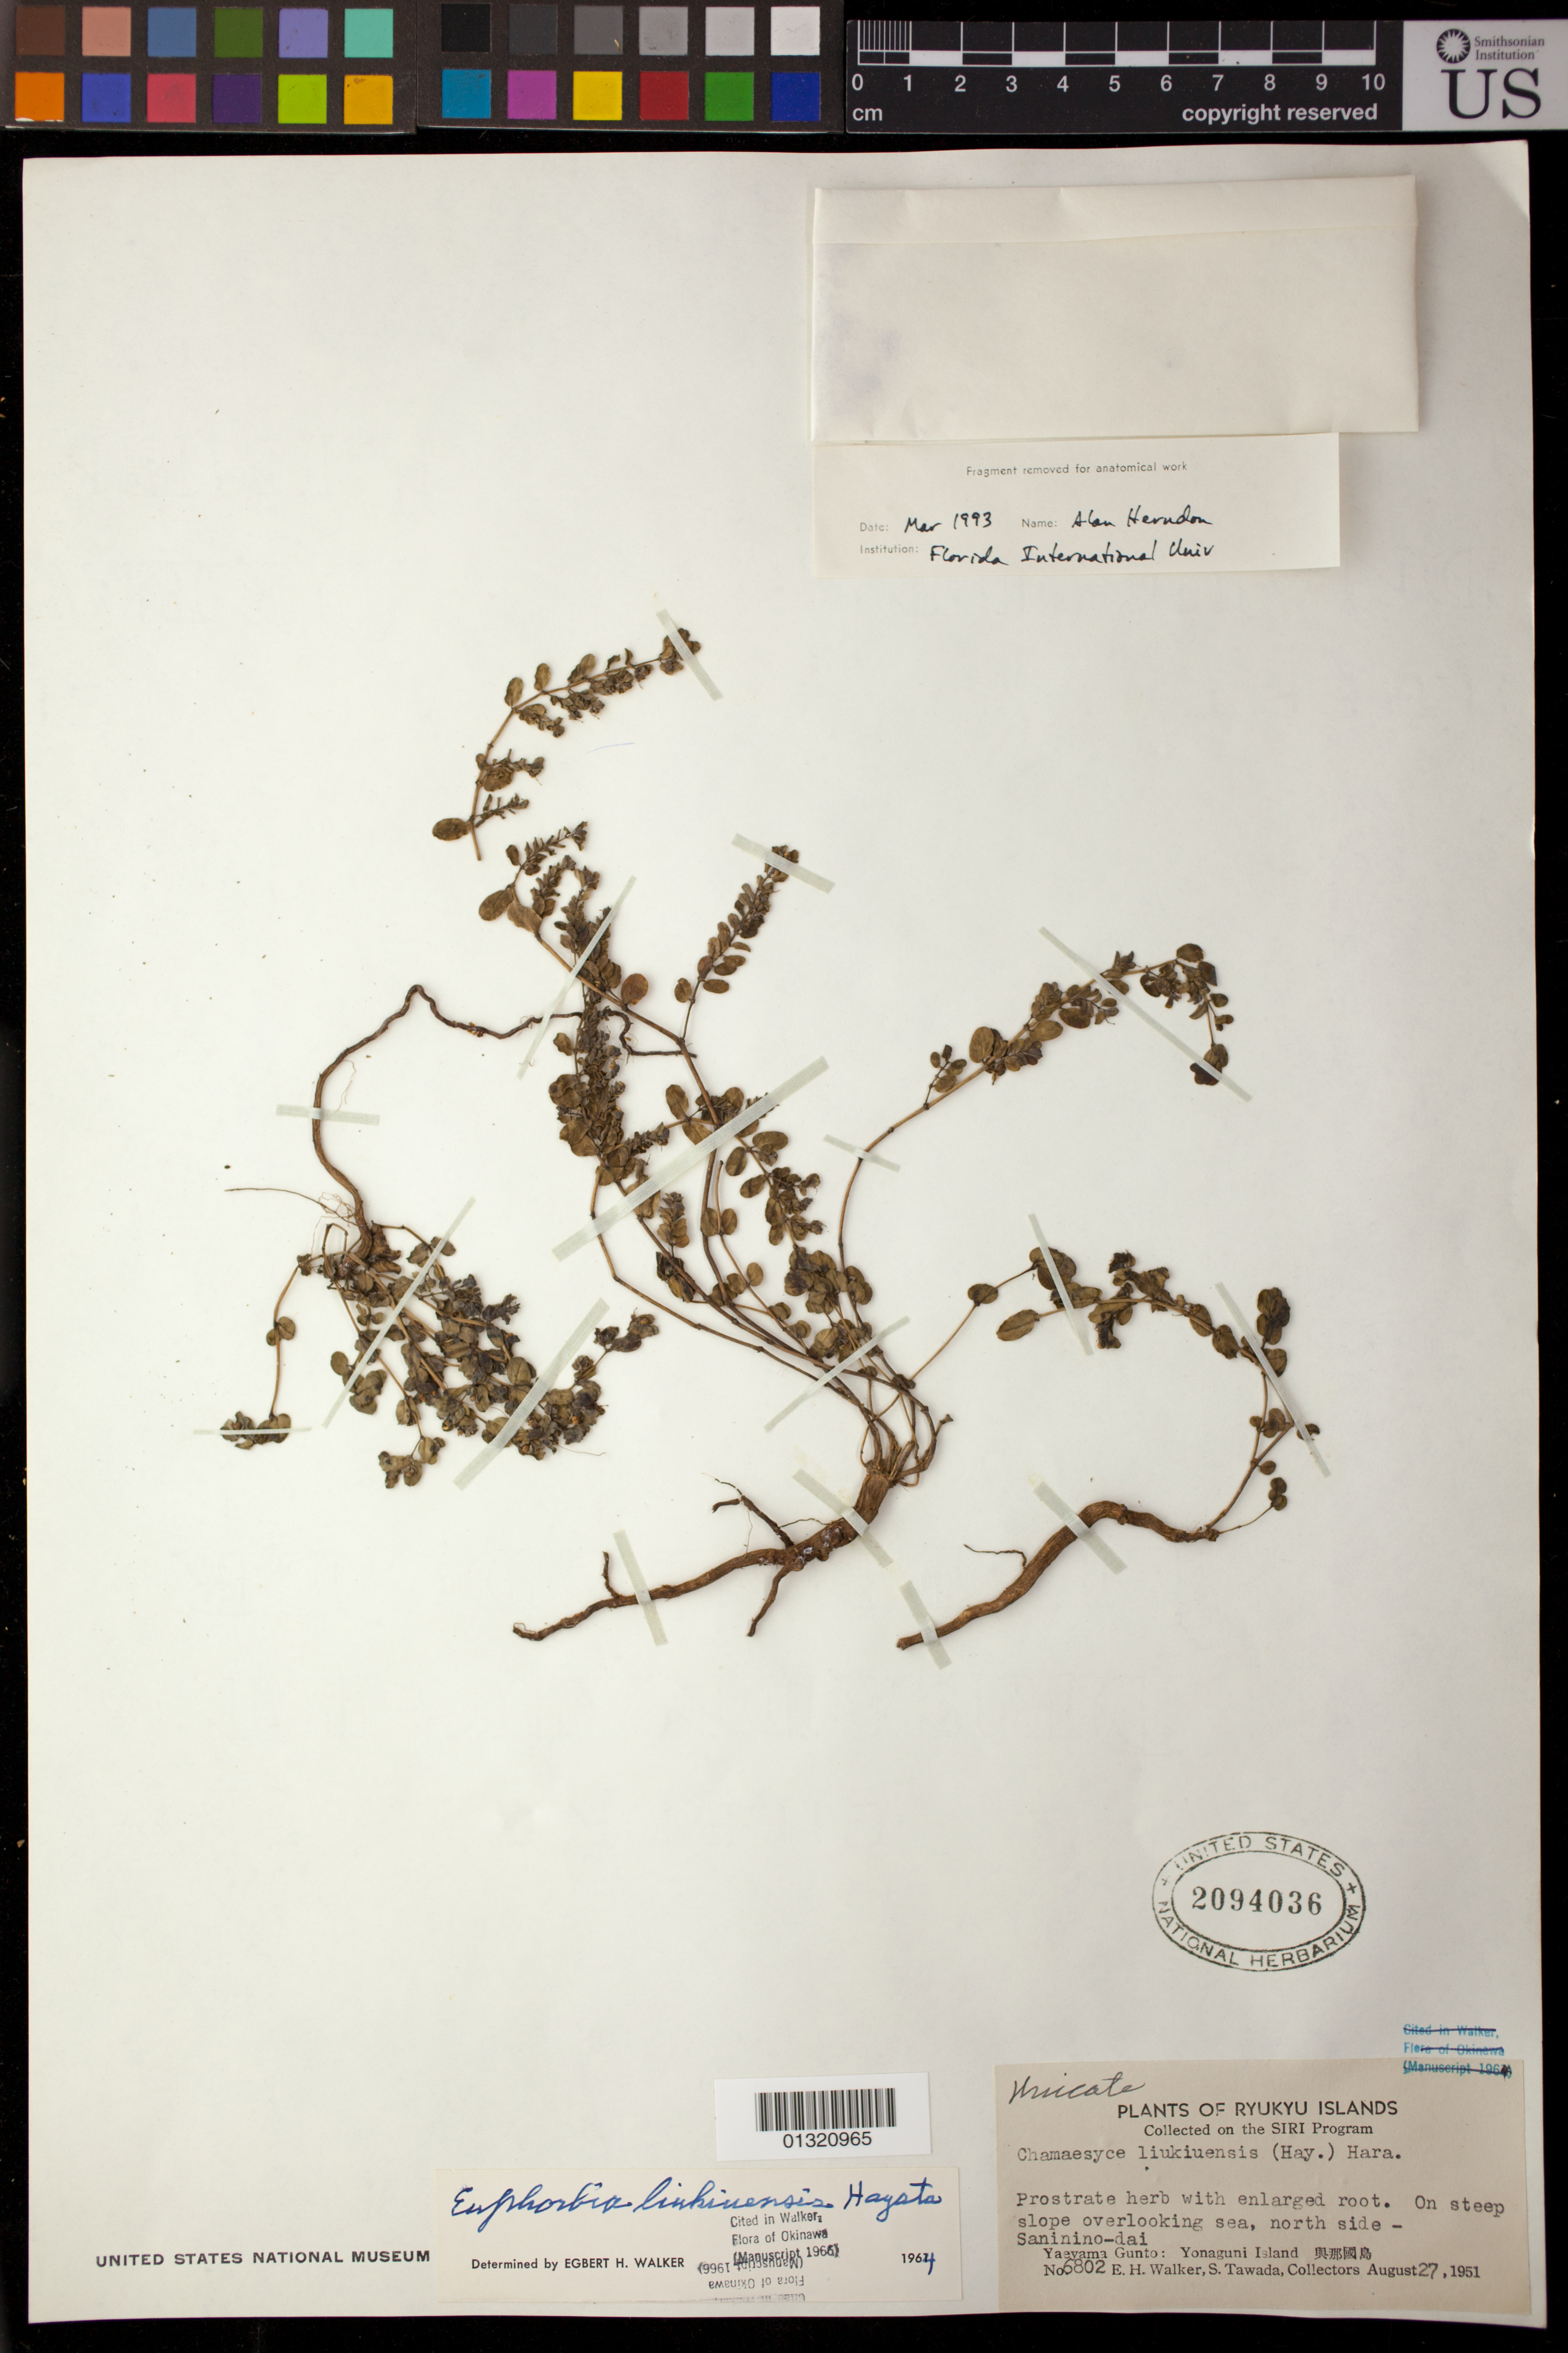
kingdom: Plantae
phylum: Tracheophyta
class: Magnoliopsida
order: Malpighiales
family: Euphorbiaceae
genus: Euphorbia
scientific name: Euphorbia liukiuensis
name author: Hayata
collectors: E. H. Walker & S. Tawada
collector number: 6802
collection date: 1951-08-27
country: Japan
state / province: Okinawa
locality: north side - Saninino-dai, Yaeyama Gunto [Yaeyama-rettō]: Yonaguni Island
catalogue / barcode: US 2094036